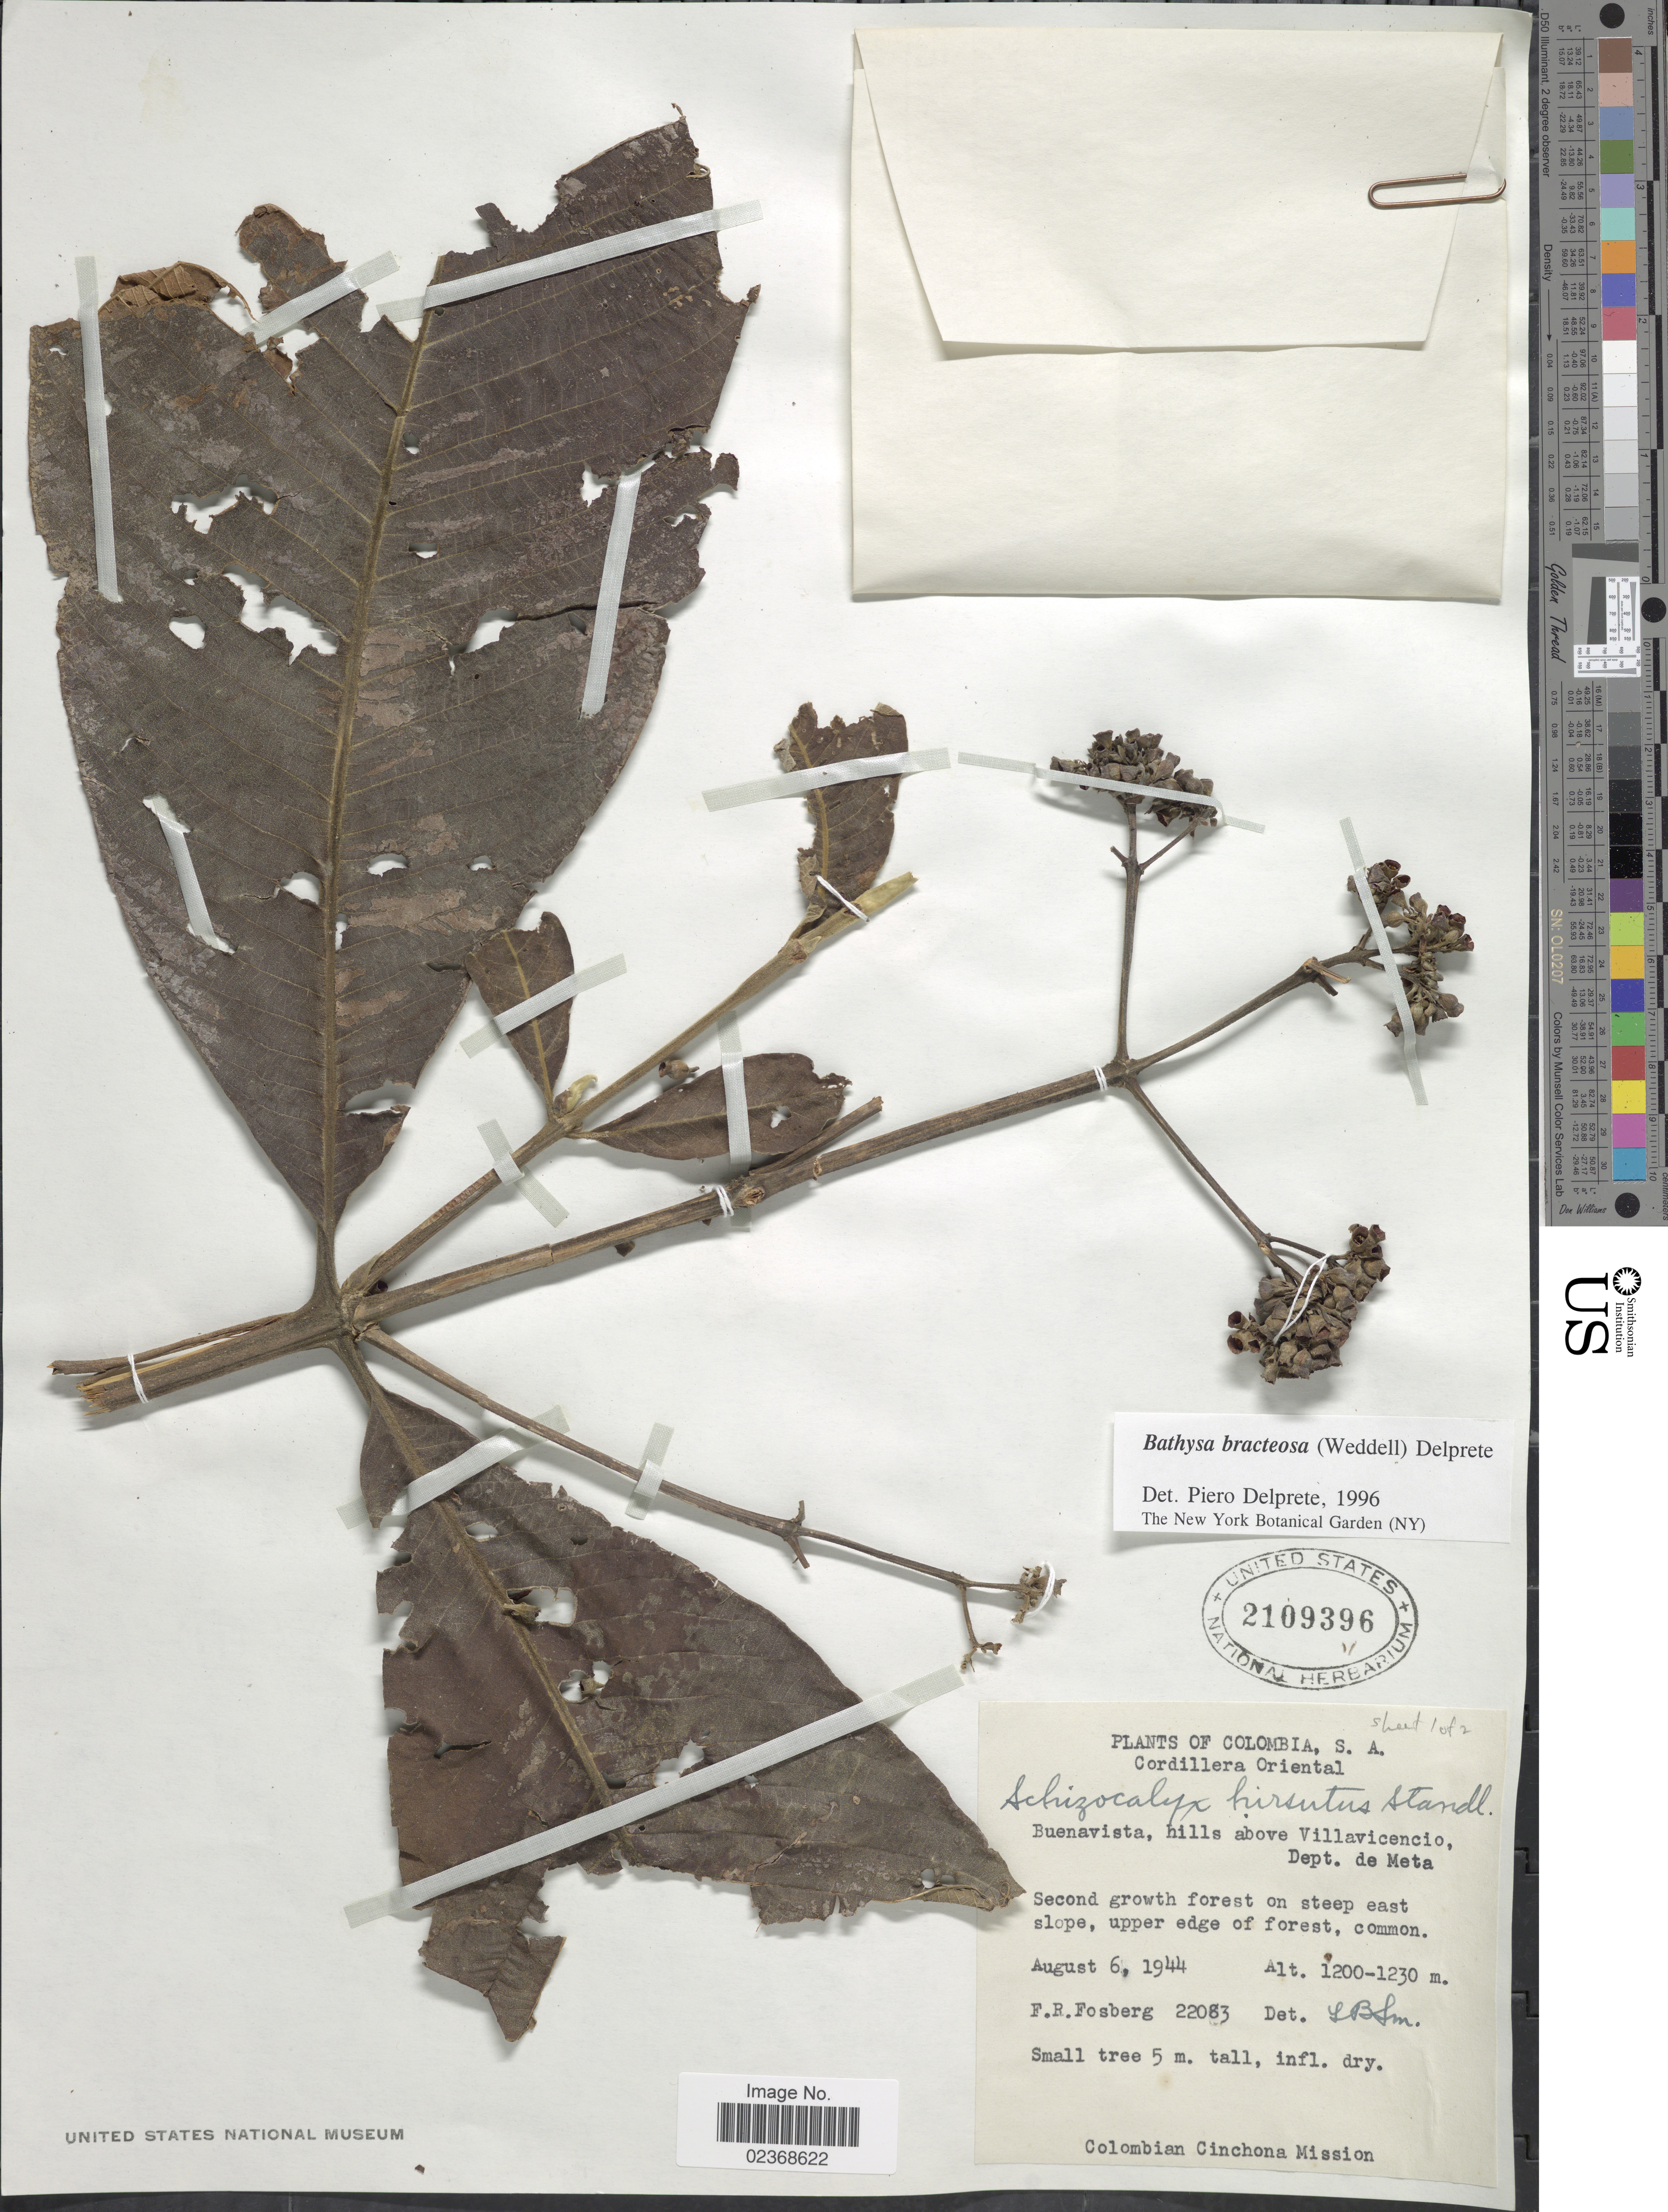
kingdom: Plantae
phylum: Tracheophyta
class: Magnoliopsida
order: Gentianales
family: Rubiaceae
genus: Schizocalyx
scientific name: Schizocalyx bracteosus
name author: Wedd.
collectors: F. R. Fosberg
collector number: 22083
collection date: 1944-08-06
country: Colombia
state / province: Meta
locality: Cordillera Oriental, Buenavista, hills above Villavicencio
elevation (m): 1200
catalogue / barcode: US 2109396